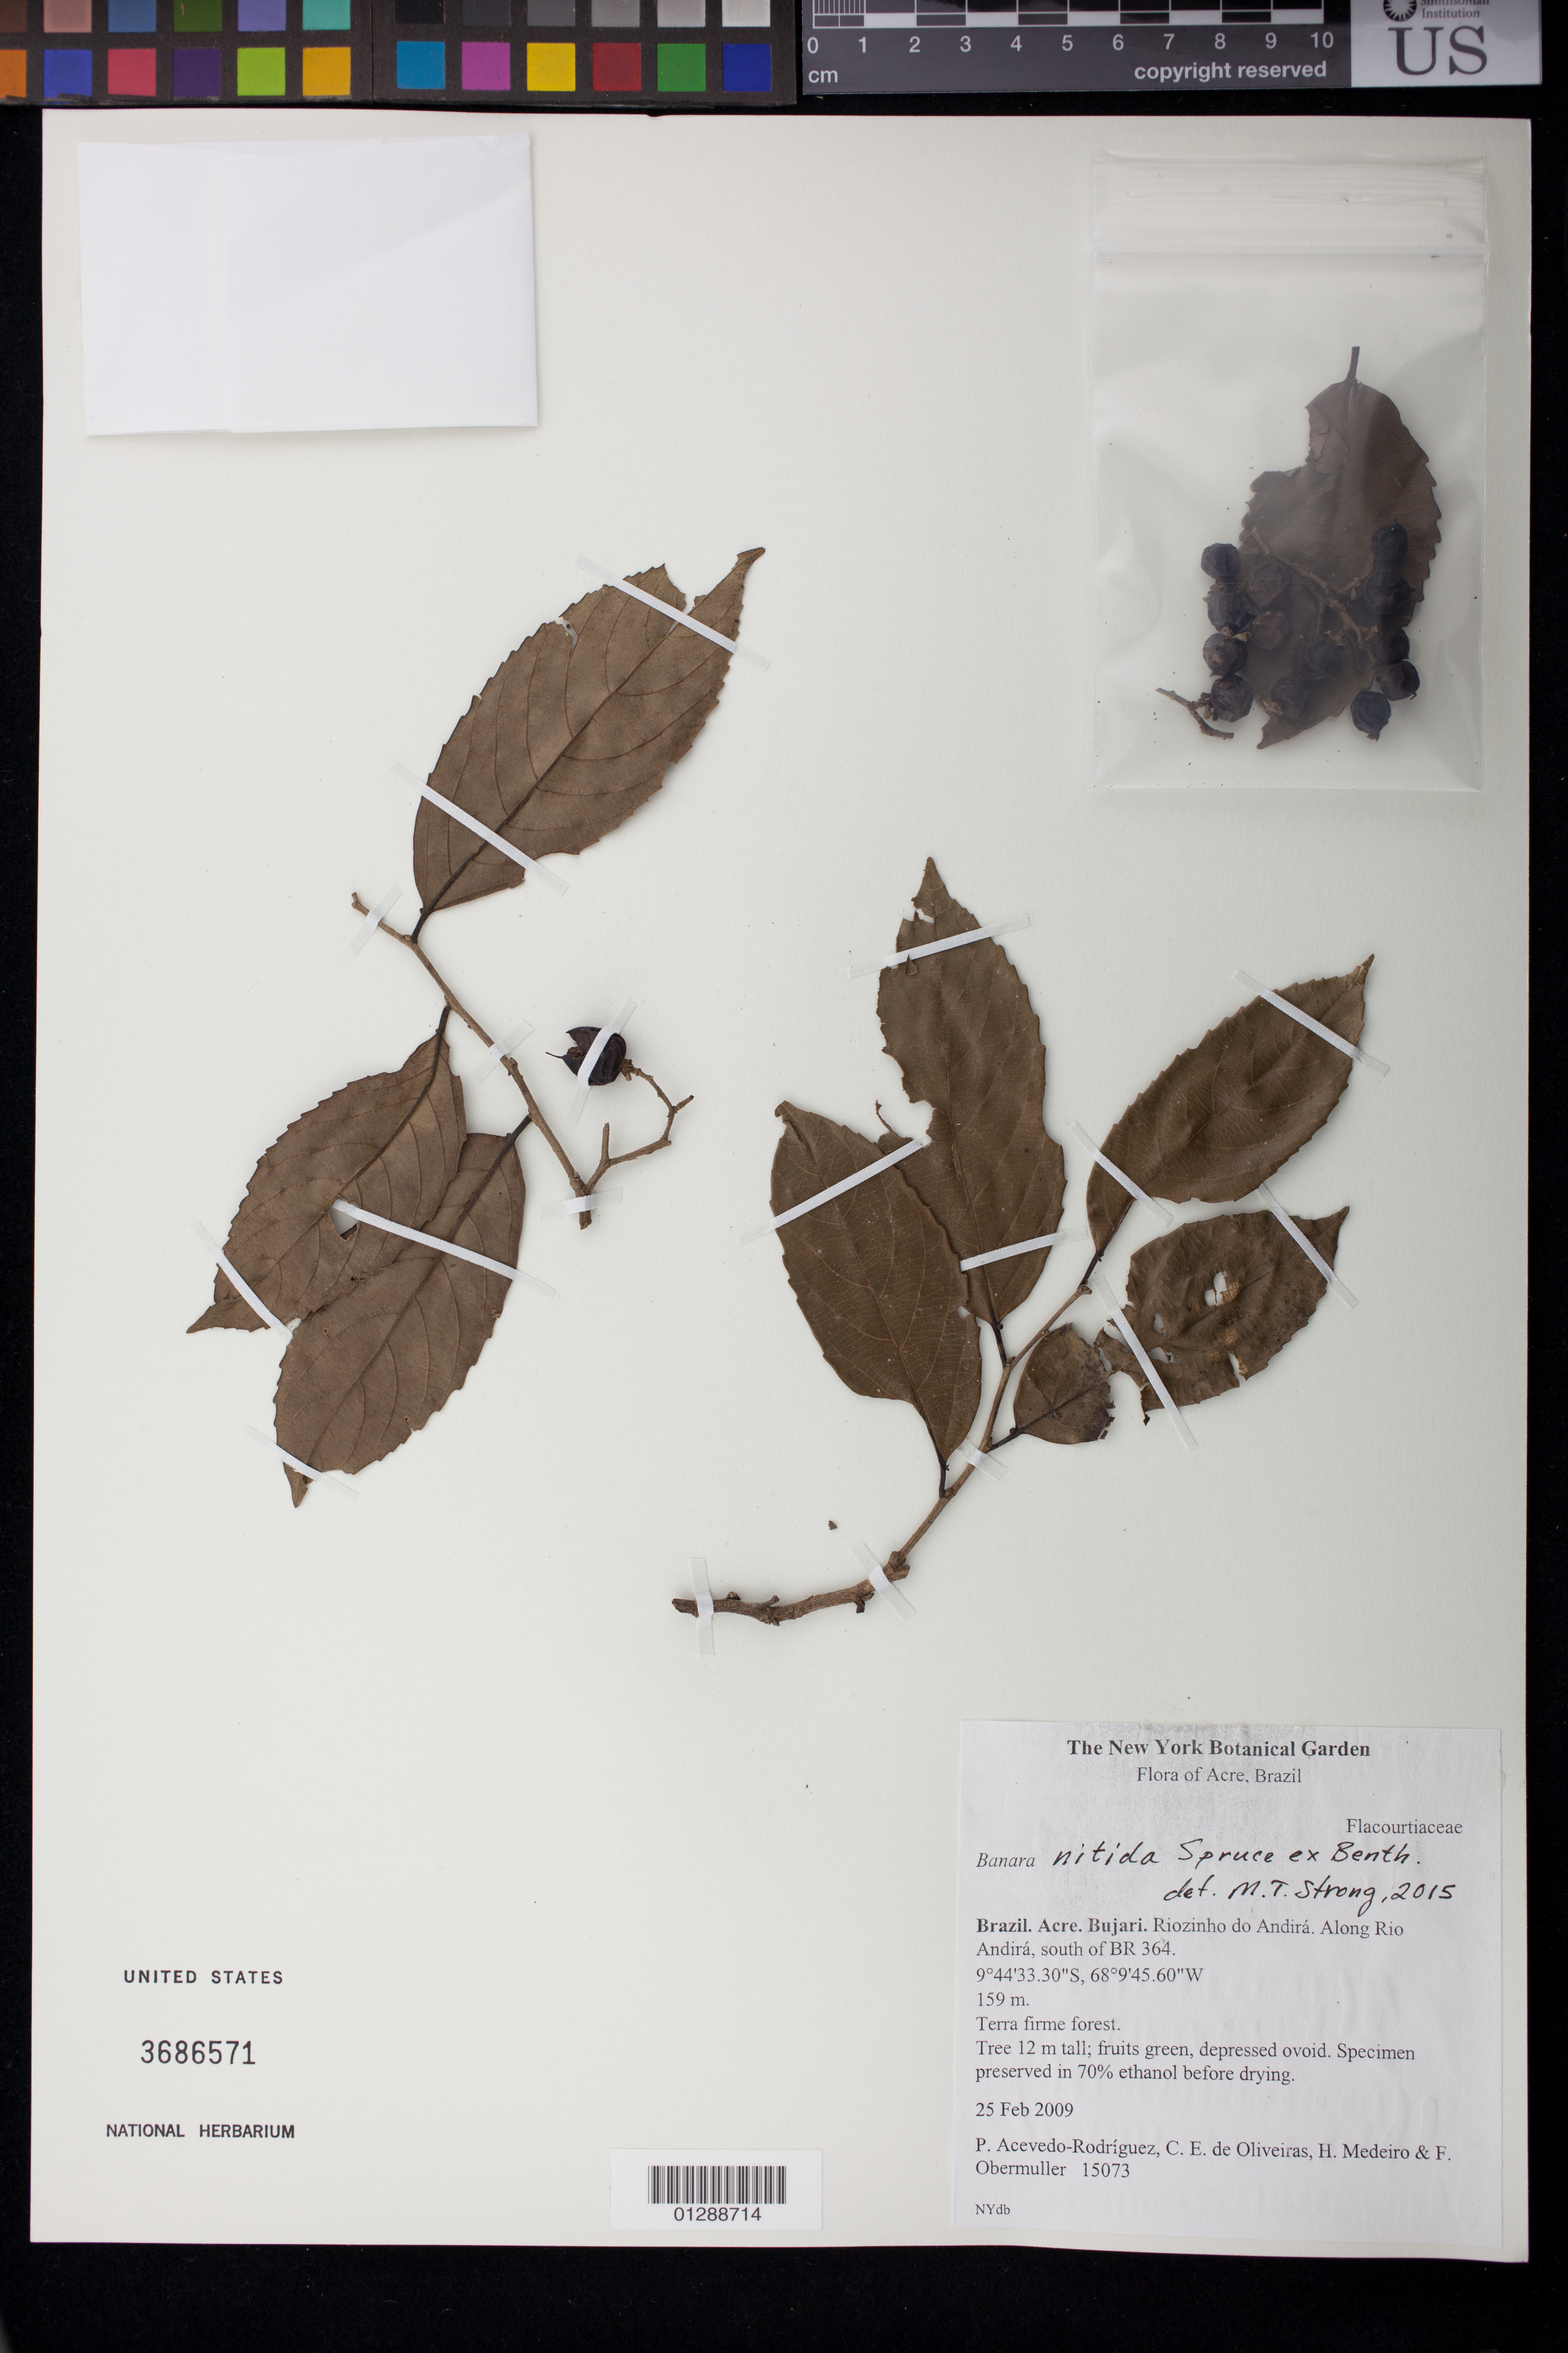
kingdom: Plantae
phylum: Tracheophyta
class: Magnoliopsida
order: Malpighiales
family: Salicaceae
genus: Banara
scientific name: Banara nitida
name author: Spruce ex Benth.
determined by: Strong, M. T., (US), Smithsonian Institution - National Museum of Natural History (UNITED STATES)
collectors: P. Acevedo-Rodr., C. E. de Oliveiras, H. Medeiro & F. A. Obermuller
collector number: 15073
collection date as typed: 25 Feb 2009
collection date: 2009-02-25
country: Brazil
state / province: Acre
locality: Acre; Muncipio Bujarí, Riocinho Anjira. Along Rio Anjira, south of BR 364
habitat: Terra firme forest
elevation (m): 159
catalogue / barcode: US 3686571